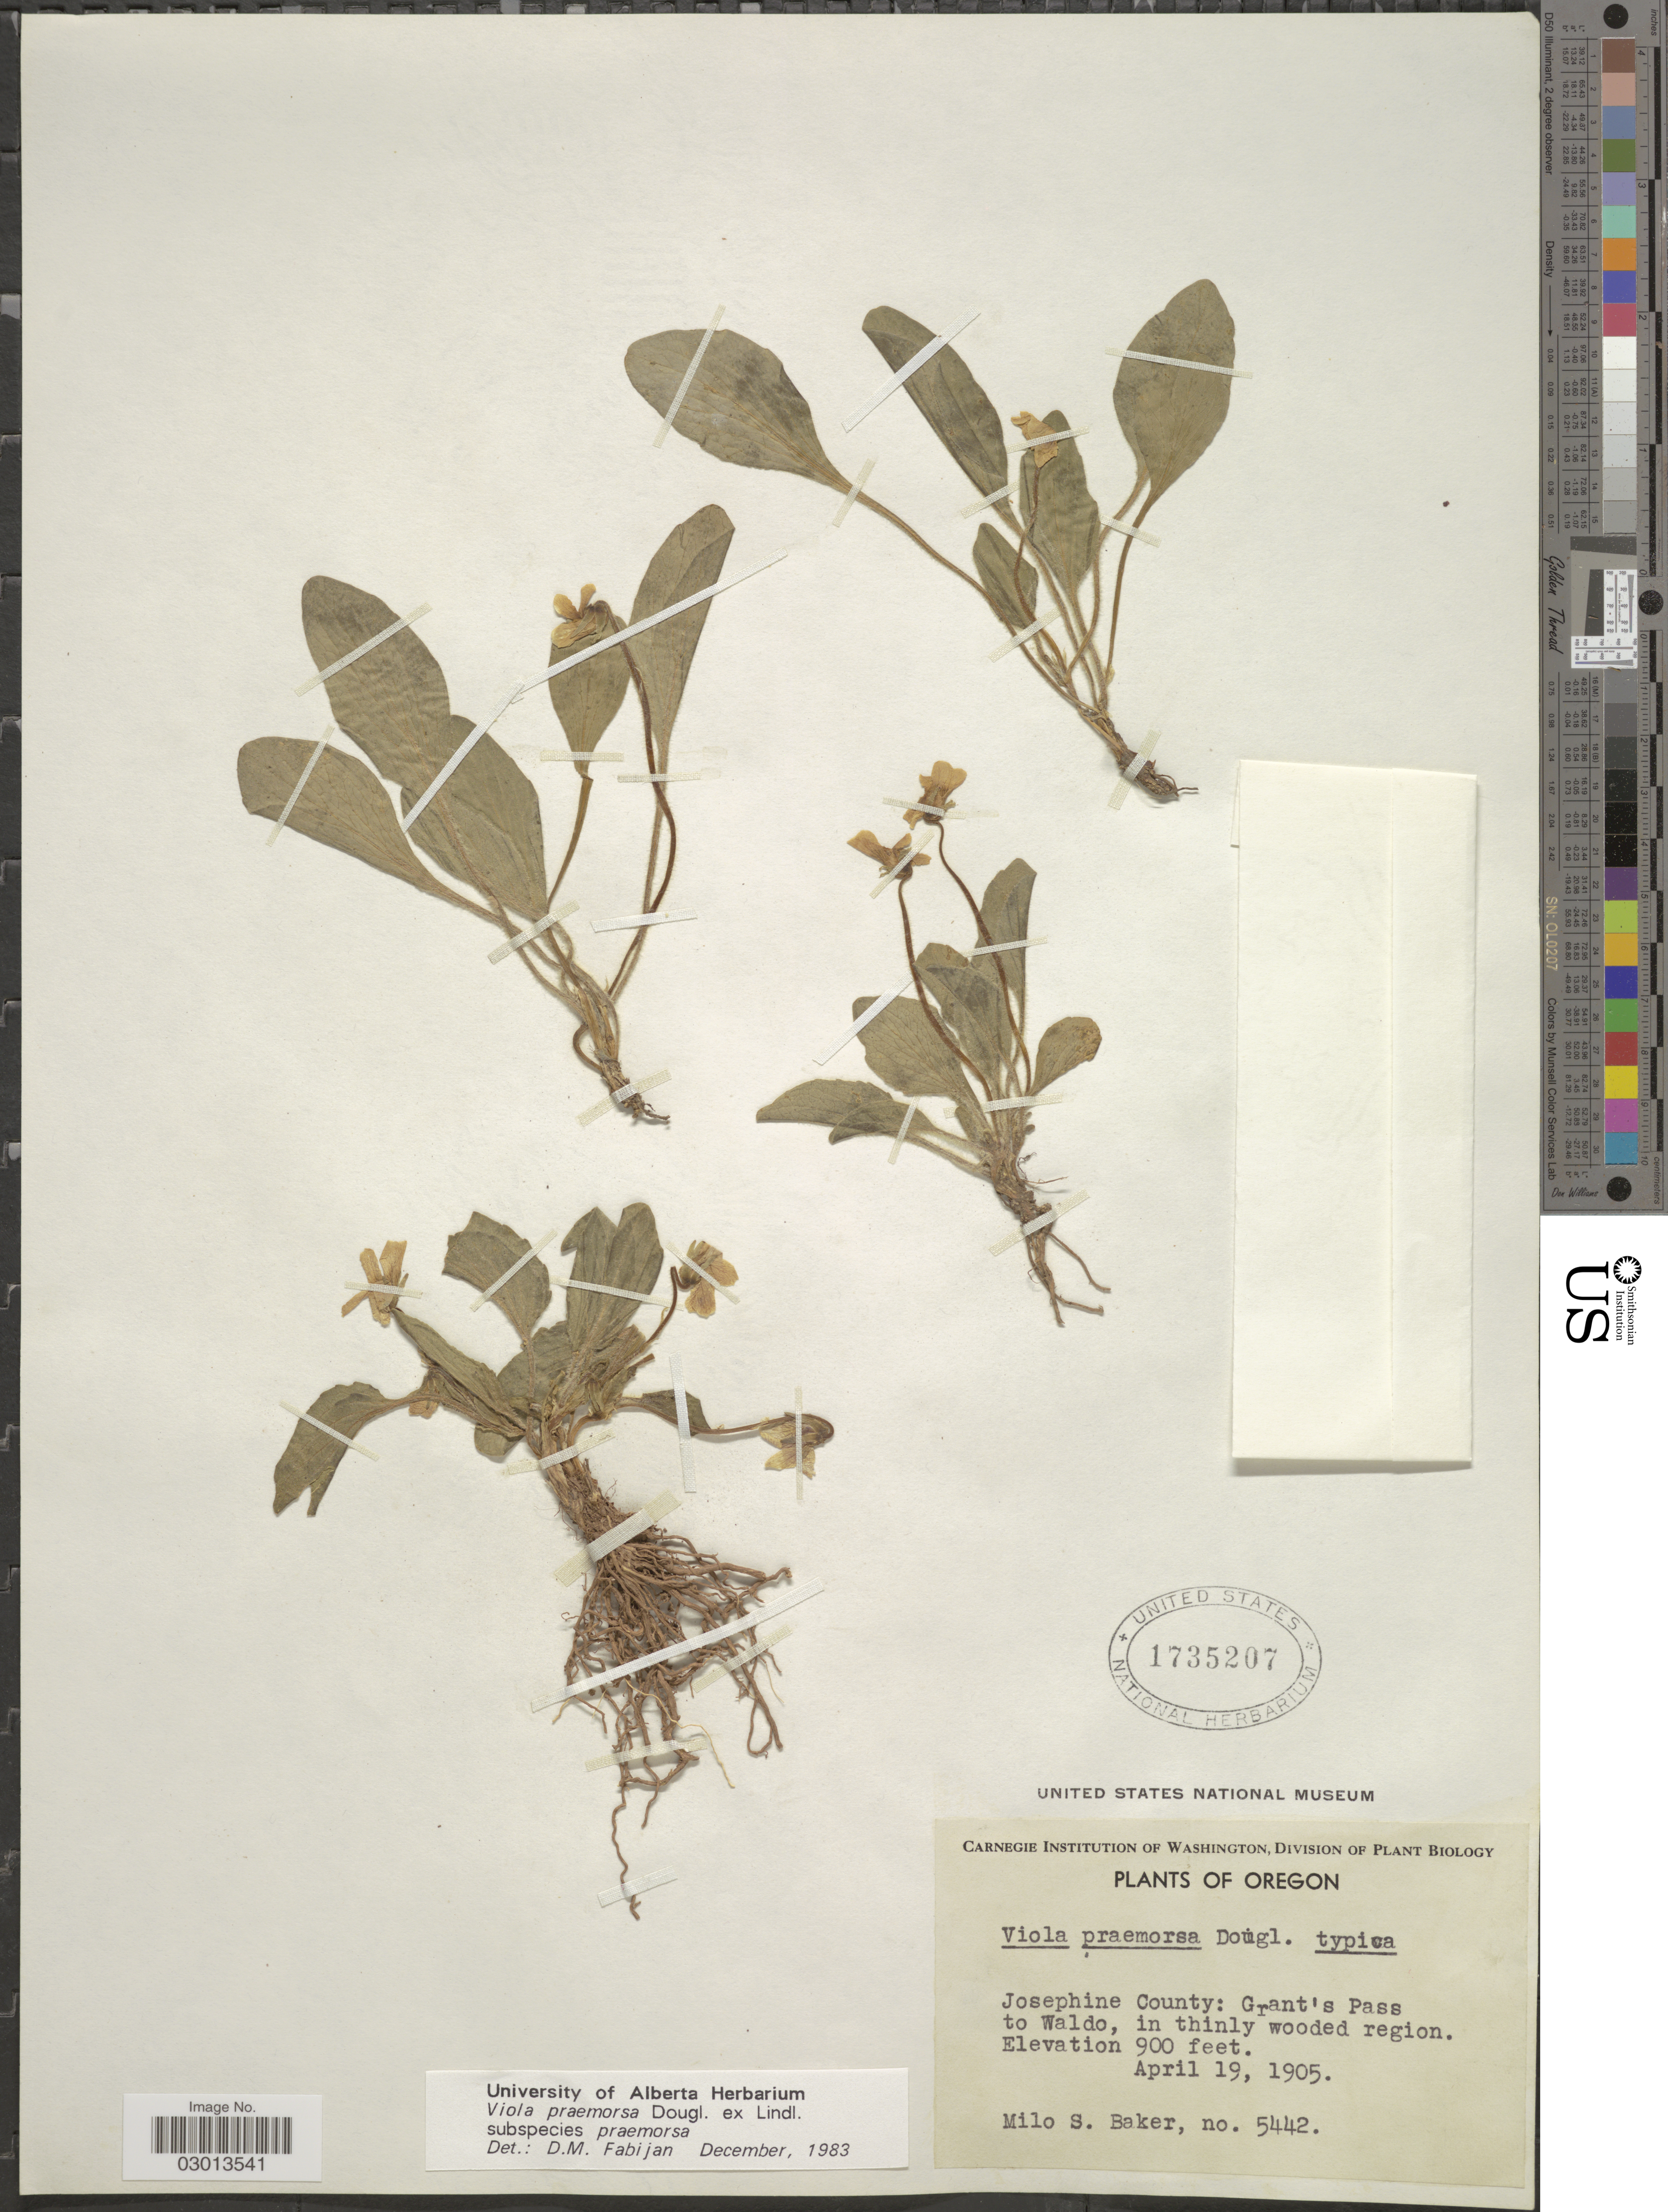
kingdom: Plantae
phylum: Tracheophyta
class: Magnoliopsida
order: Malpighiales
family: Violaceae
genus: Viola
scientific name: Viola praemorsa subsp. praemorsa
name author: Douglas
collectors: M. S. Baker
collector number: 5442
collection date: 1905-04-19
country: United States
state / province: Oregon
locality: Josephine County: Grant's Pass to Waldo, in thinly wooded region.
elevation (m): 274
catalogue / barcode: US 1735207